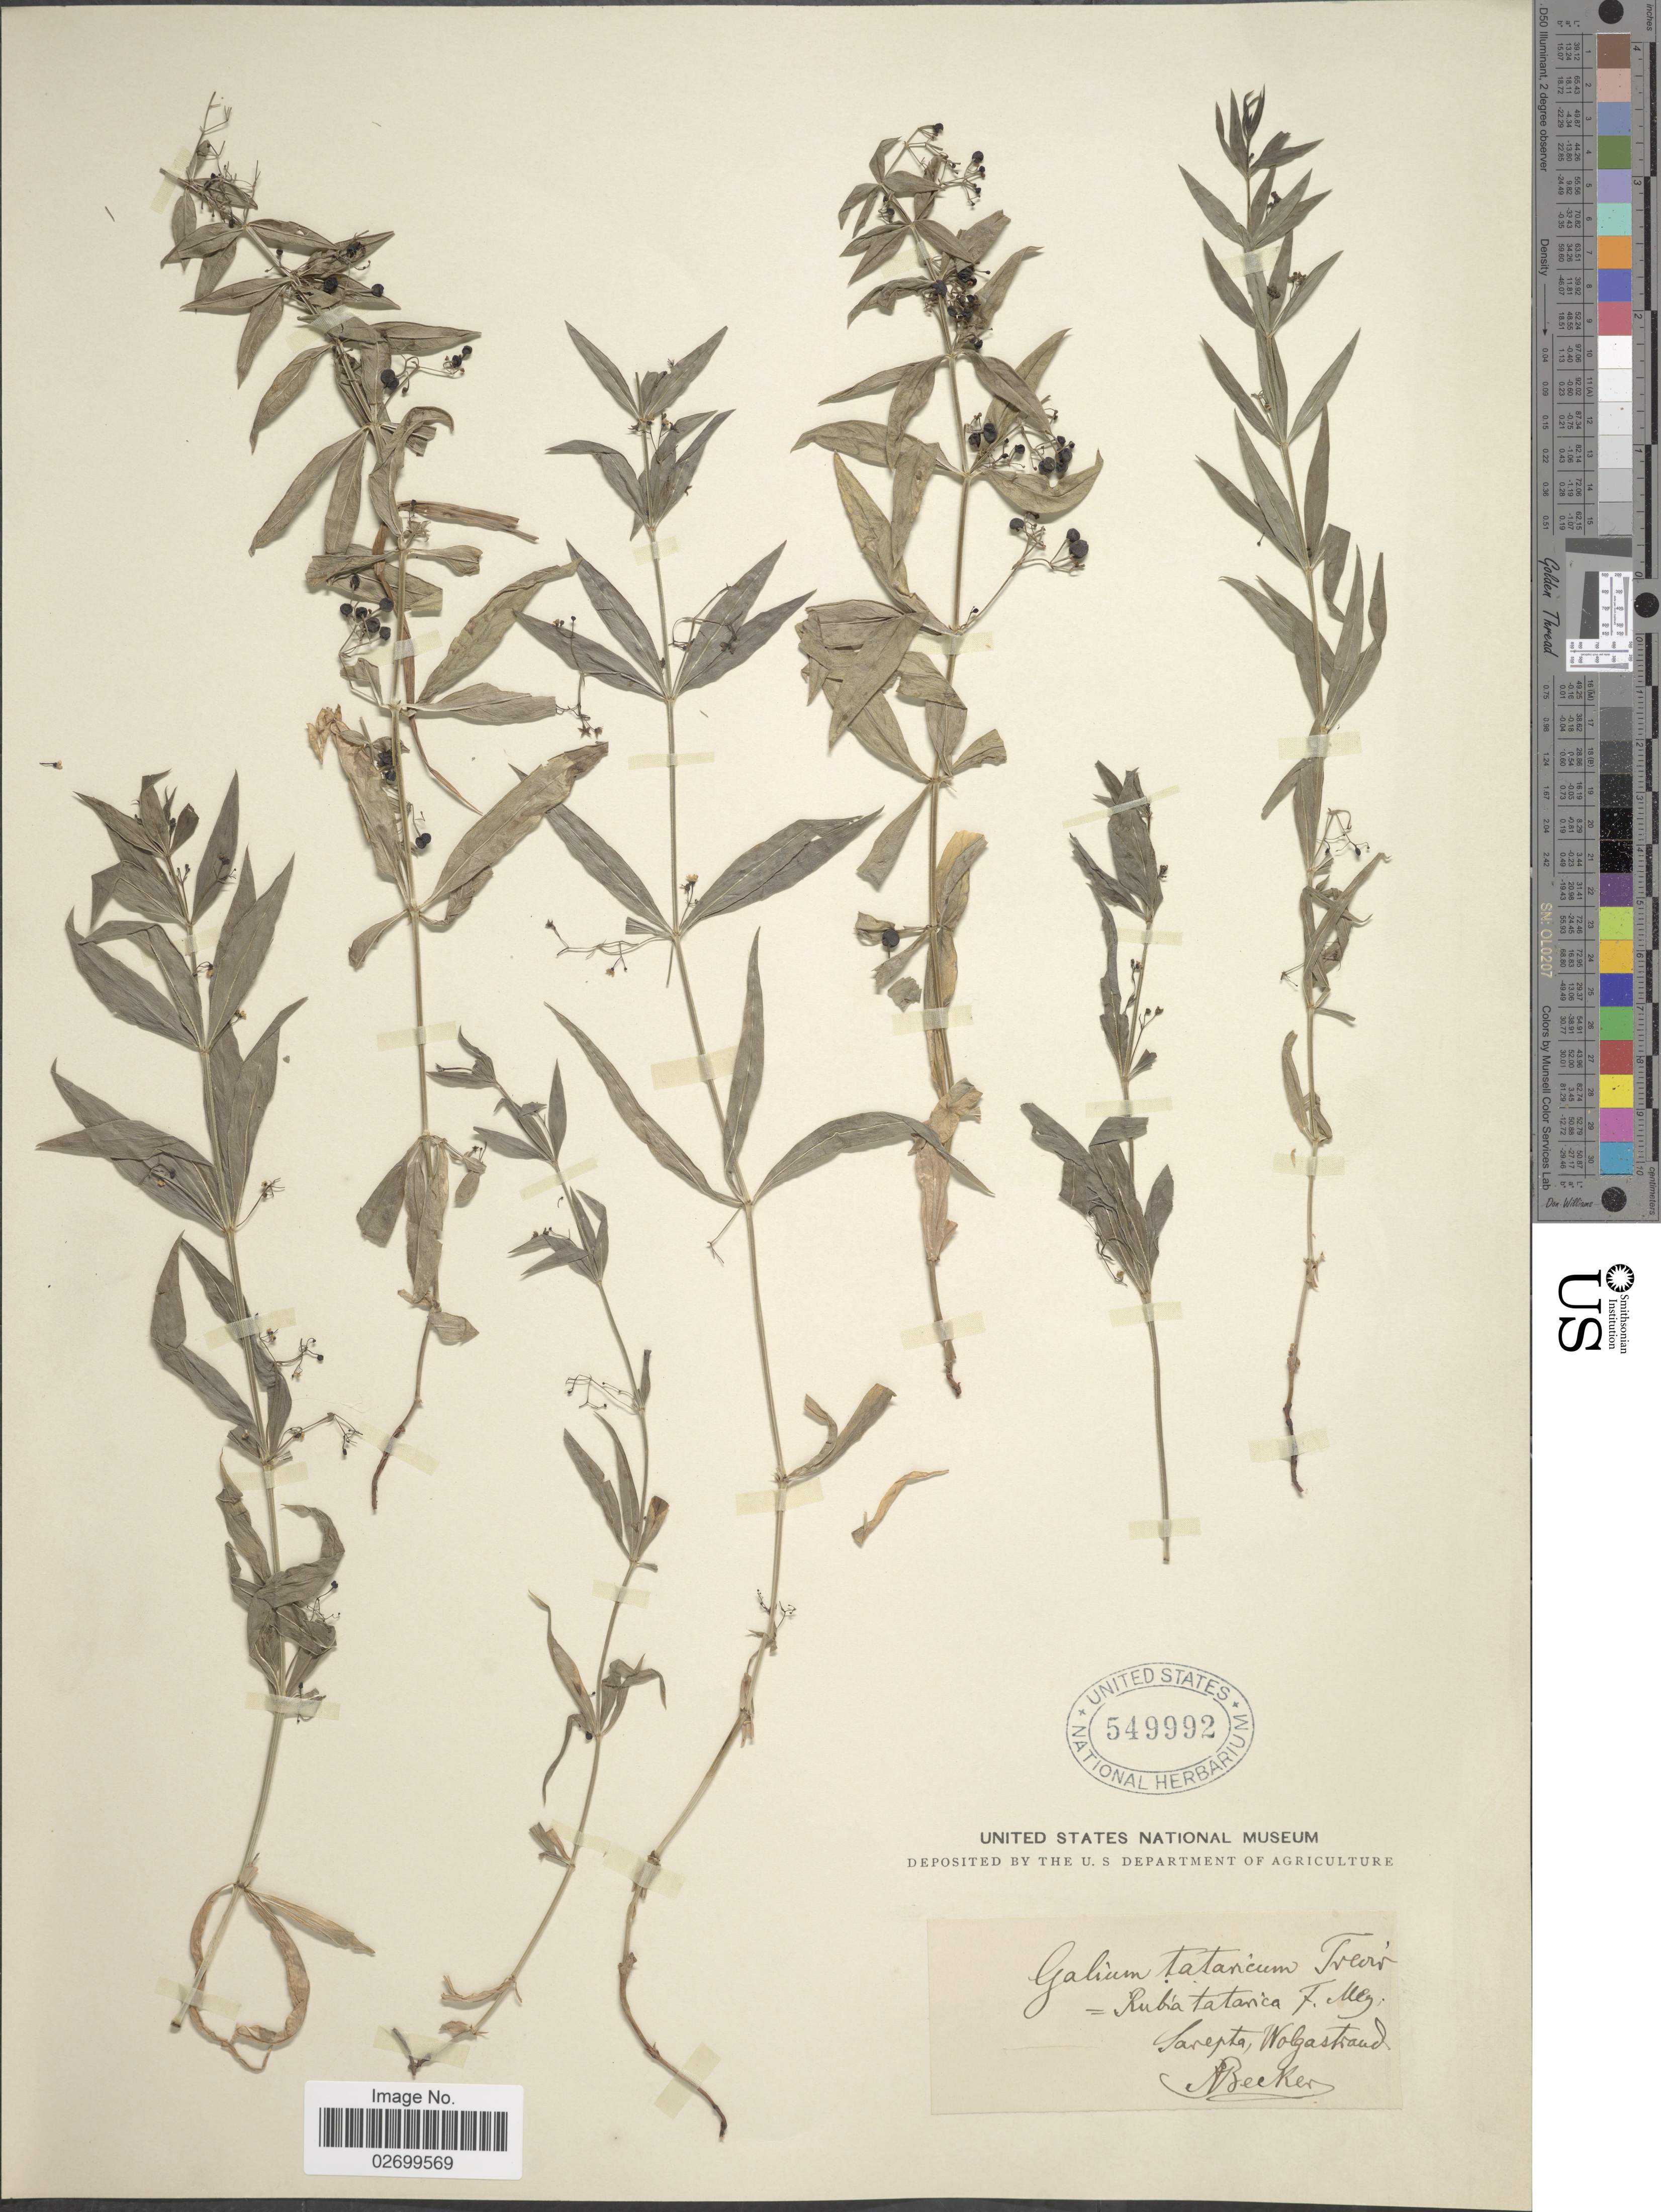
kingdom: Plantae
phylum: Tracheophyta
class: Magnoliopsida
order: Gentianales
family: Rubiaceae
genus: Rubia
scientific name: Rubia tatarica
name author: (Trevir.) F. Schmidt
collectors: A. Becker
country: Russian Federation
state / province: Volgograd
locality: Sarepta, Wolgastrand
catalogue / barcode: US 549992